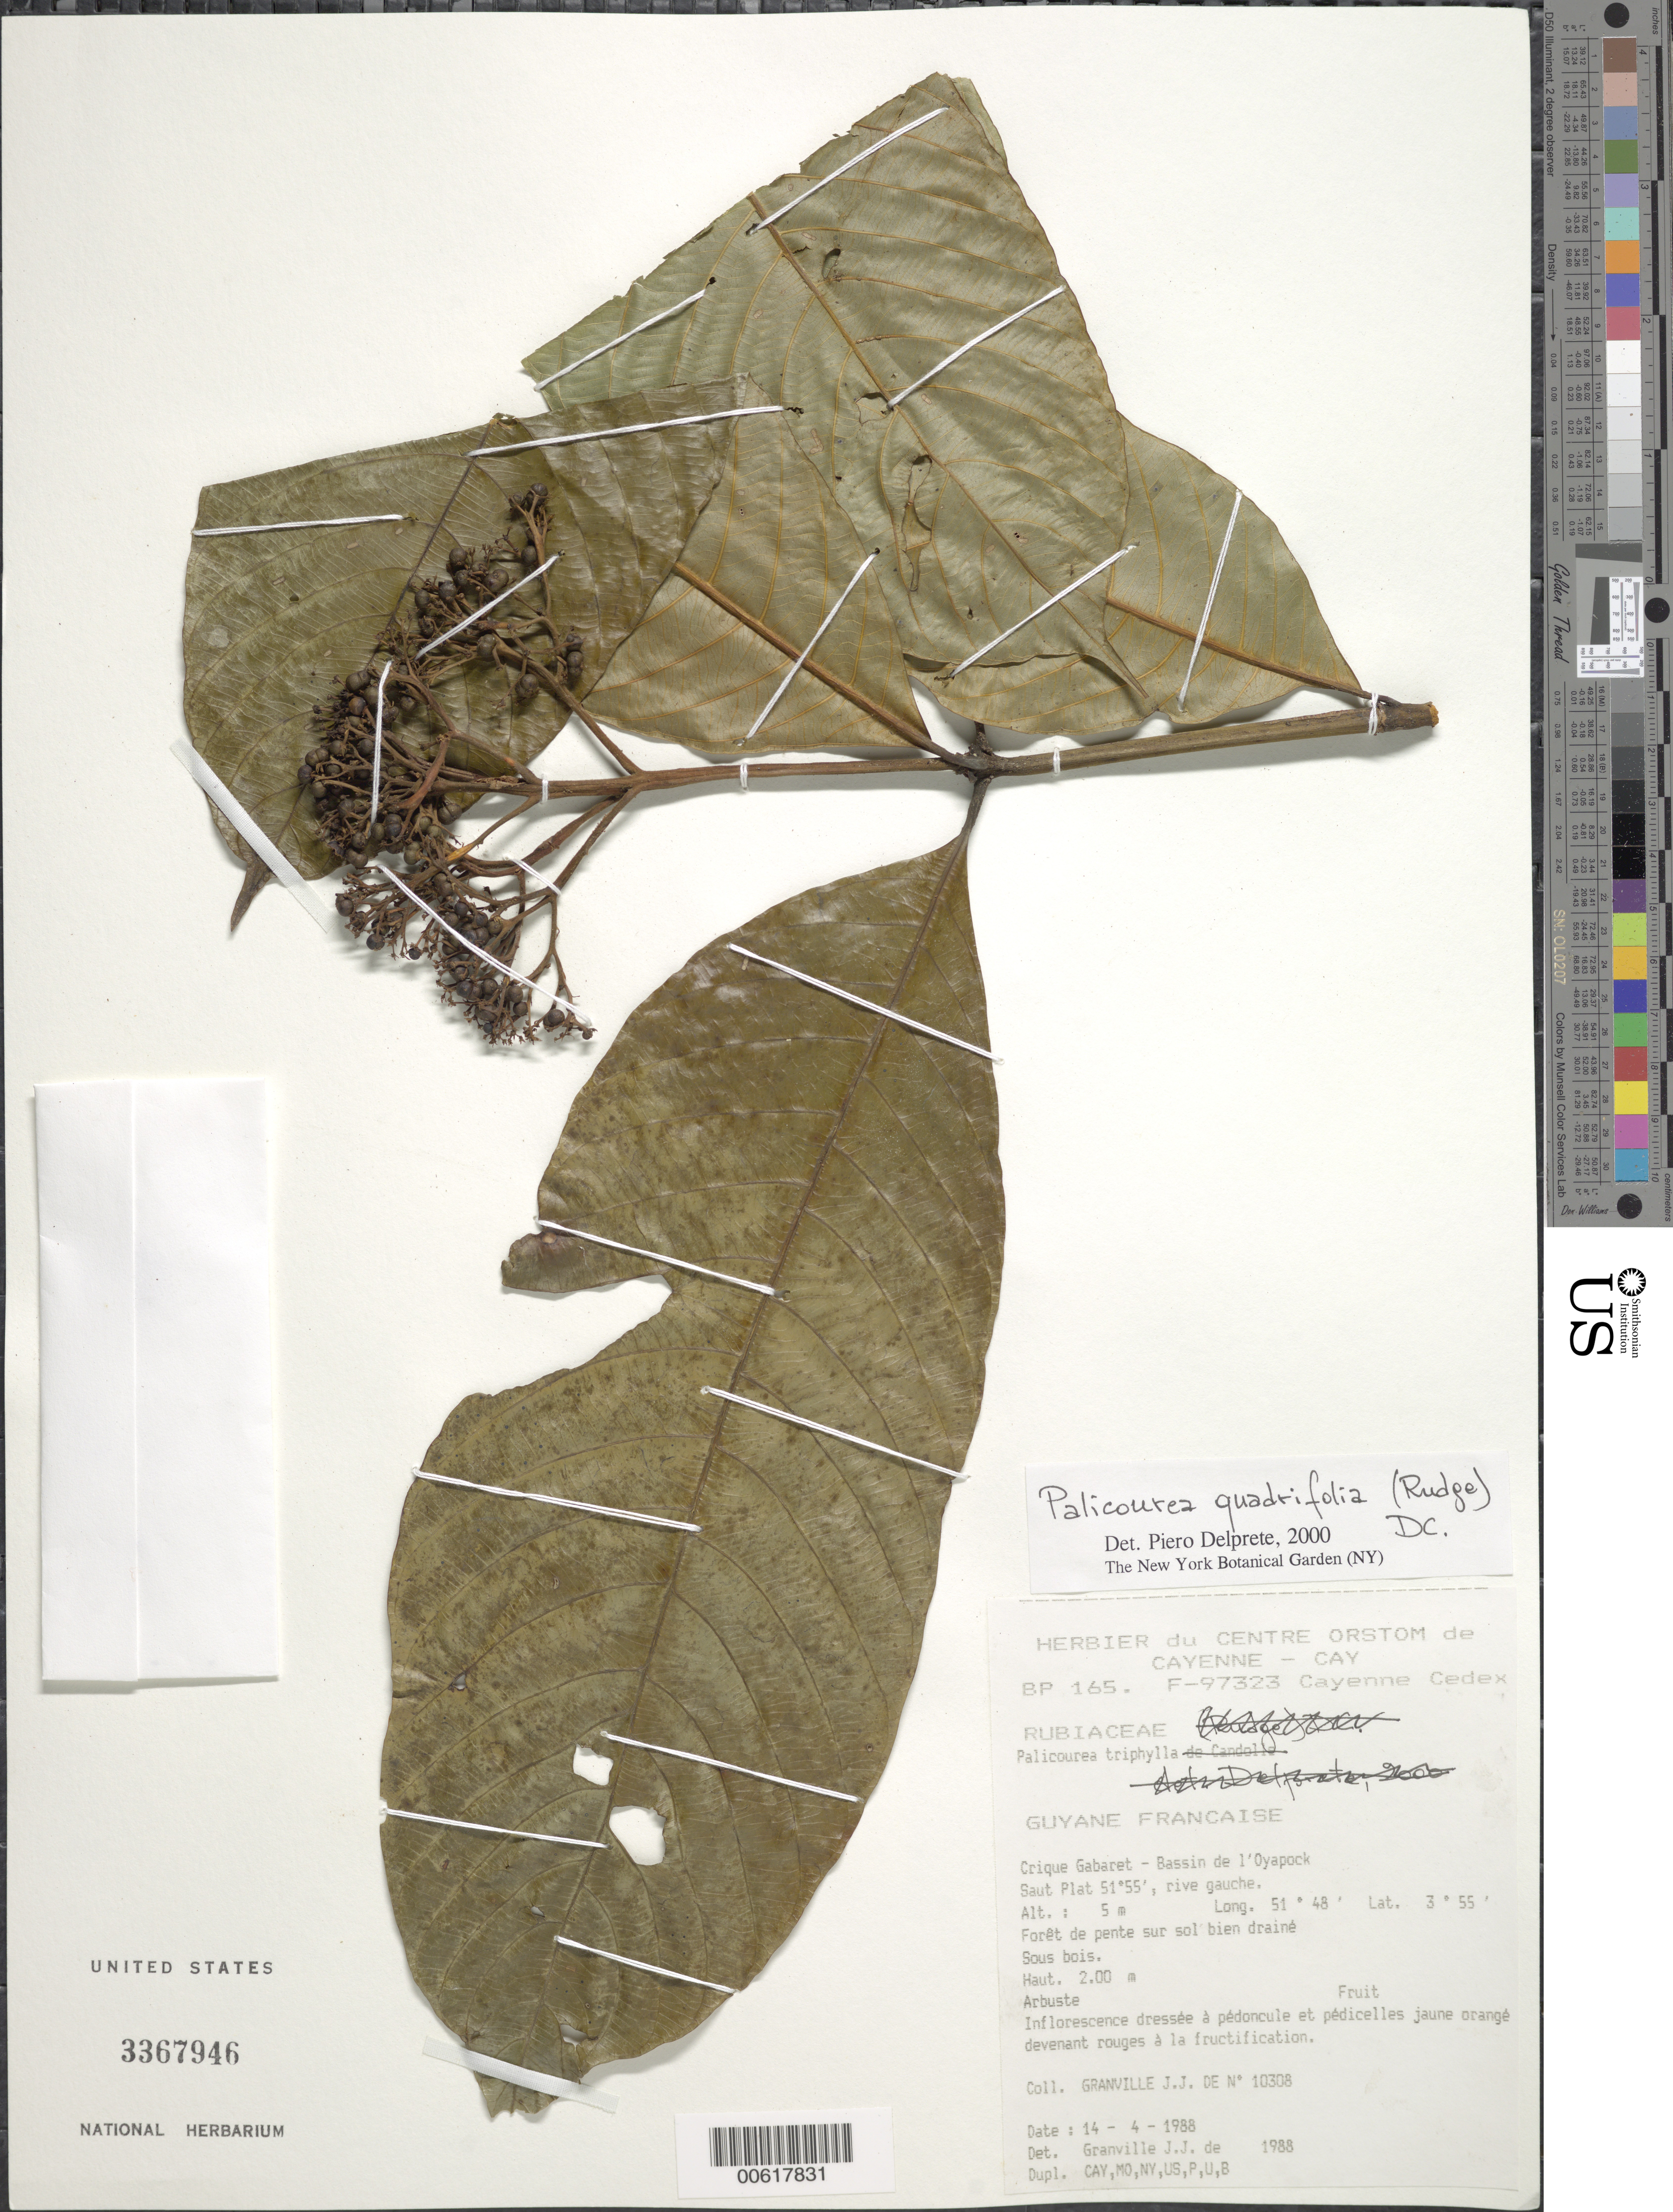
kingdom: Plantae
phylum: Tracheophyta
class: Magnoliopsida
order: Gentianales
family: Rubiaceae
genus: Palicourea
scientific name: Palicourea quadrifolia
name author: (Rudge) DC.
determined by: Delprete, P. G., Herb. de Guyane Cay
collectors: J.-J. de Granville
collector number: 10308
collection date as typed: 14-Apr-88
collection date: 1988-04-14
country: French Guiana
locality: Crique Gabaret, Bassin de l'Oyapock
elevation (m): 5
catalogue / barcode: US 3367946